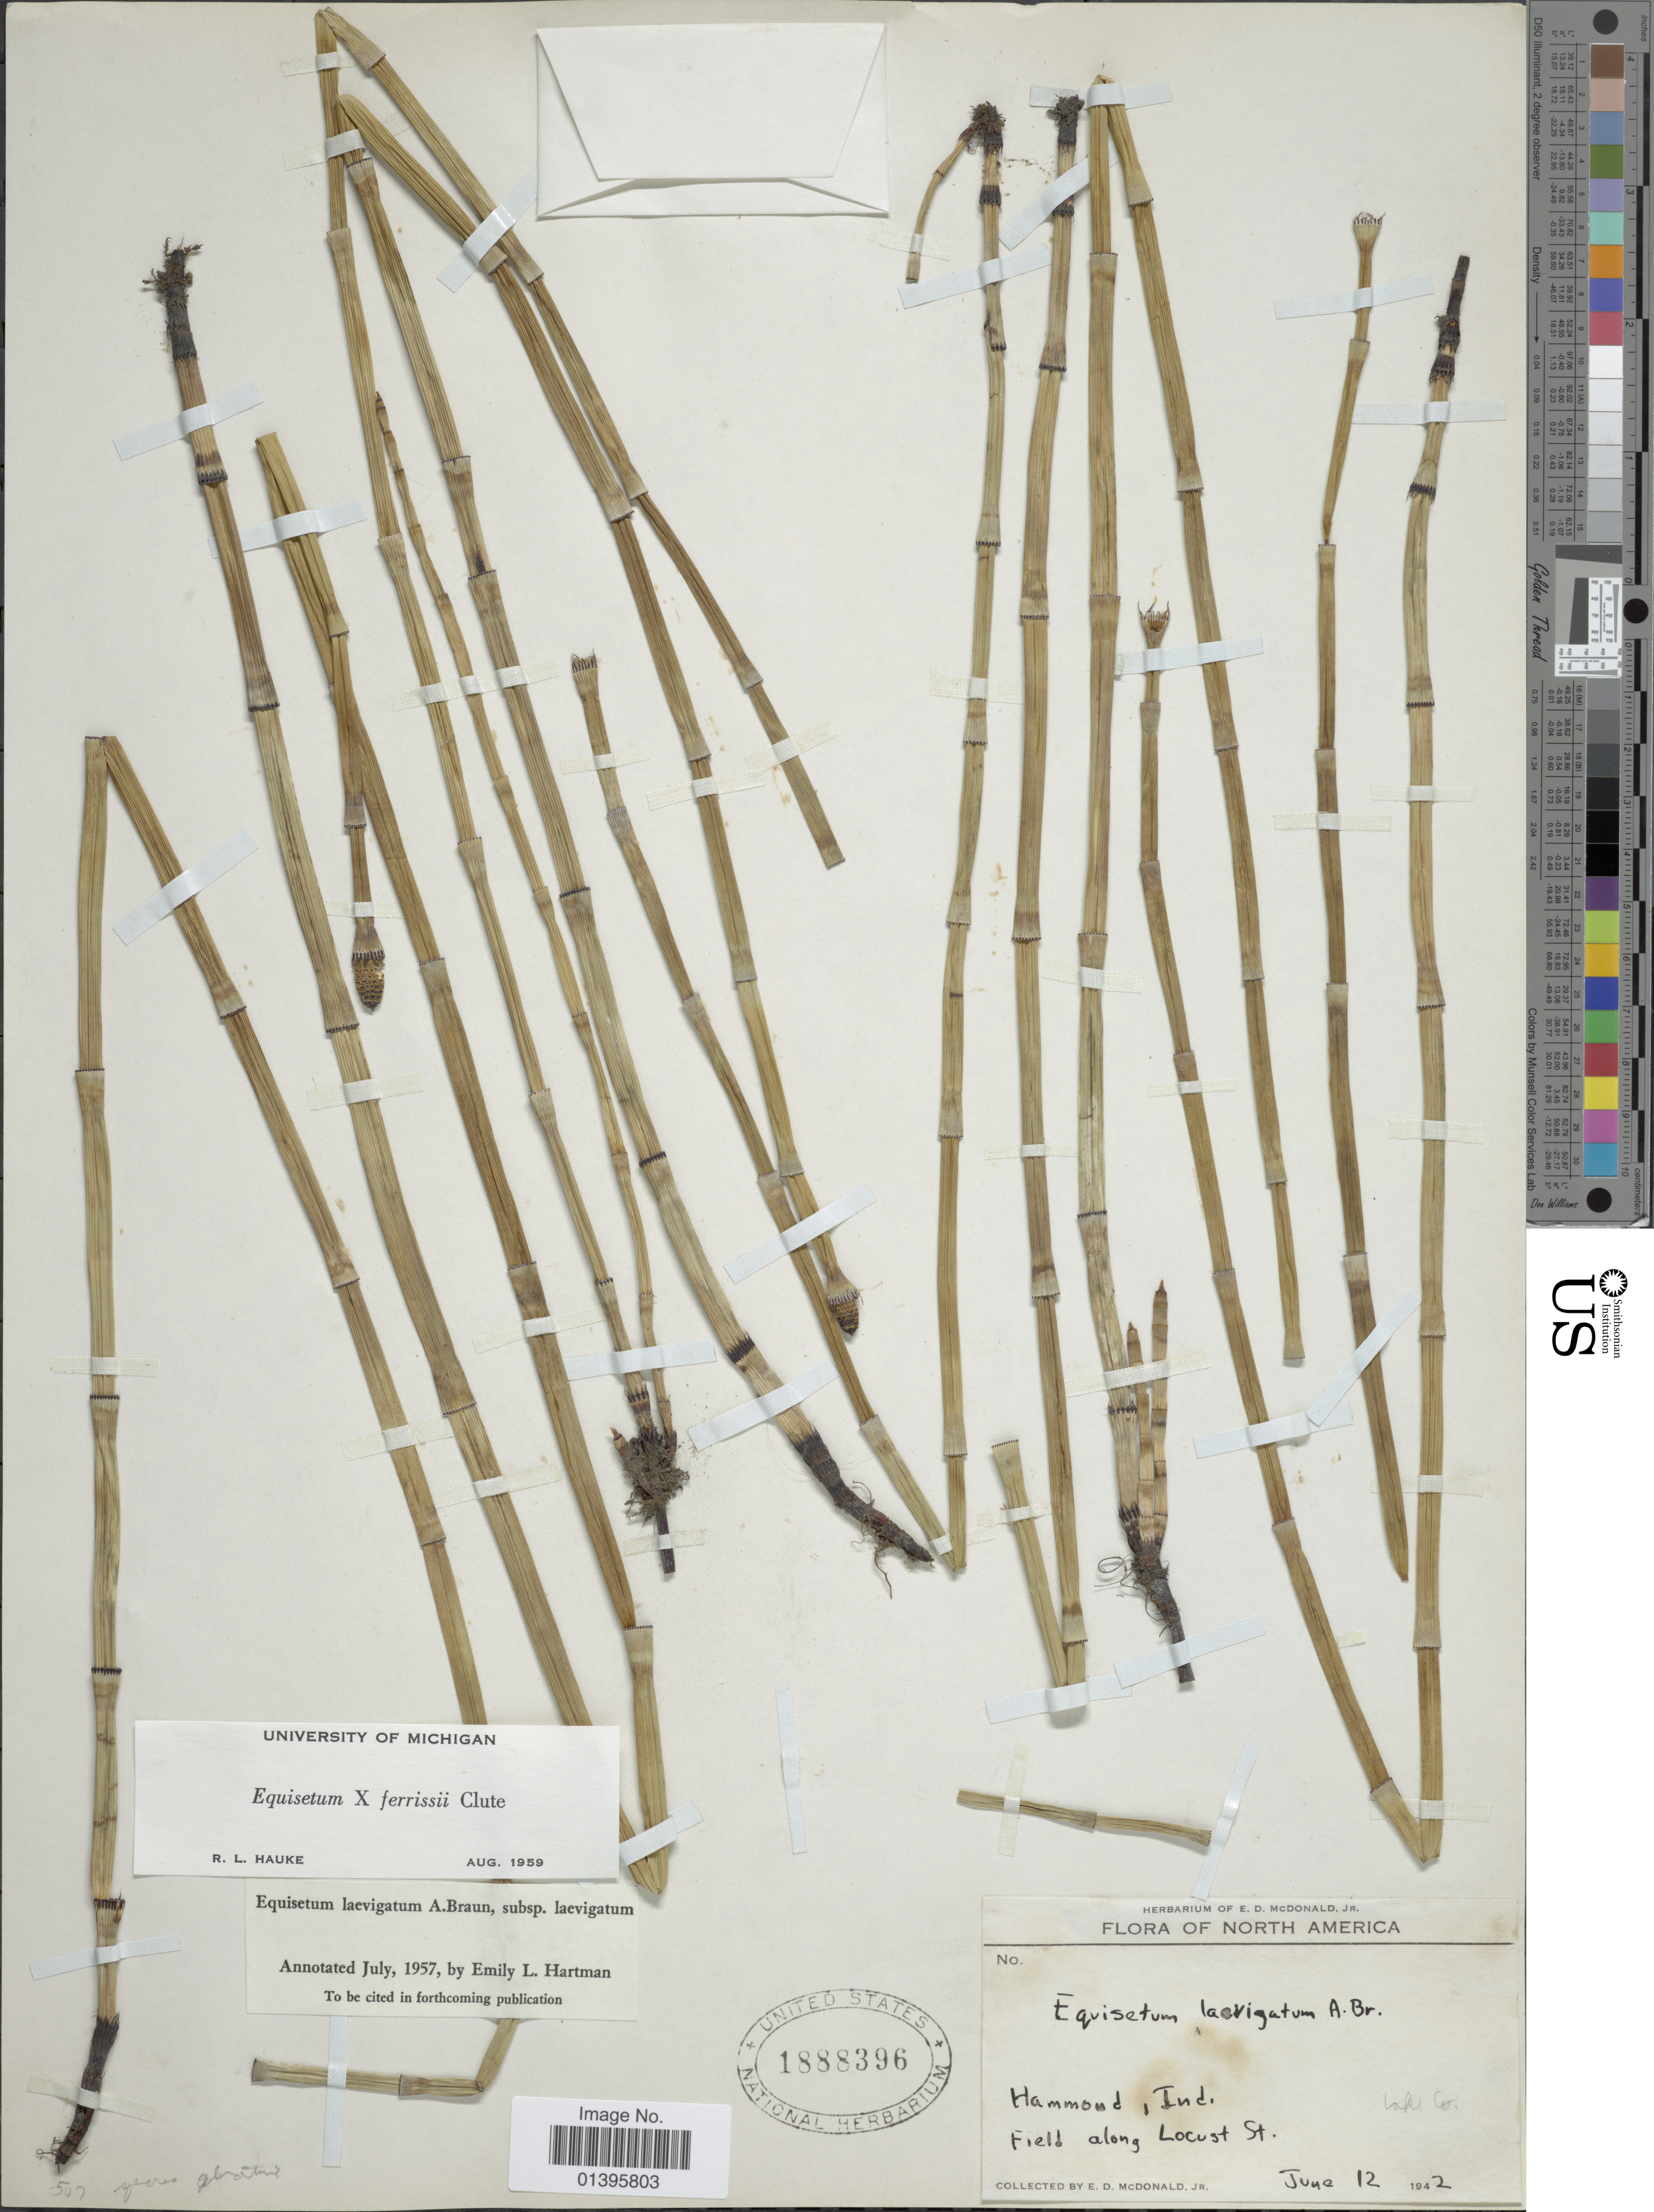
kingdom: Plantae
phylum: Tracheophyta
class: Polypodiopsida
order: Equisetales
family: Equisetaceae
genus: Equisetum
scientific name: Equisetum x ferrissii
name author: Clute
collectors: E. D. McDonald Jr.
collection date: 1942-06-12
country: United States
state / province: Indiana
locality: Hammond, Ind. Field along Locust St., Lake Co.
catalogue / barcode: US 1888396